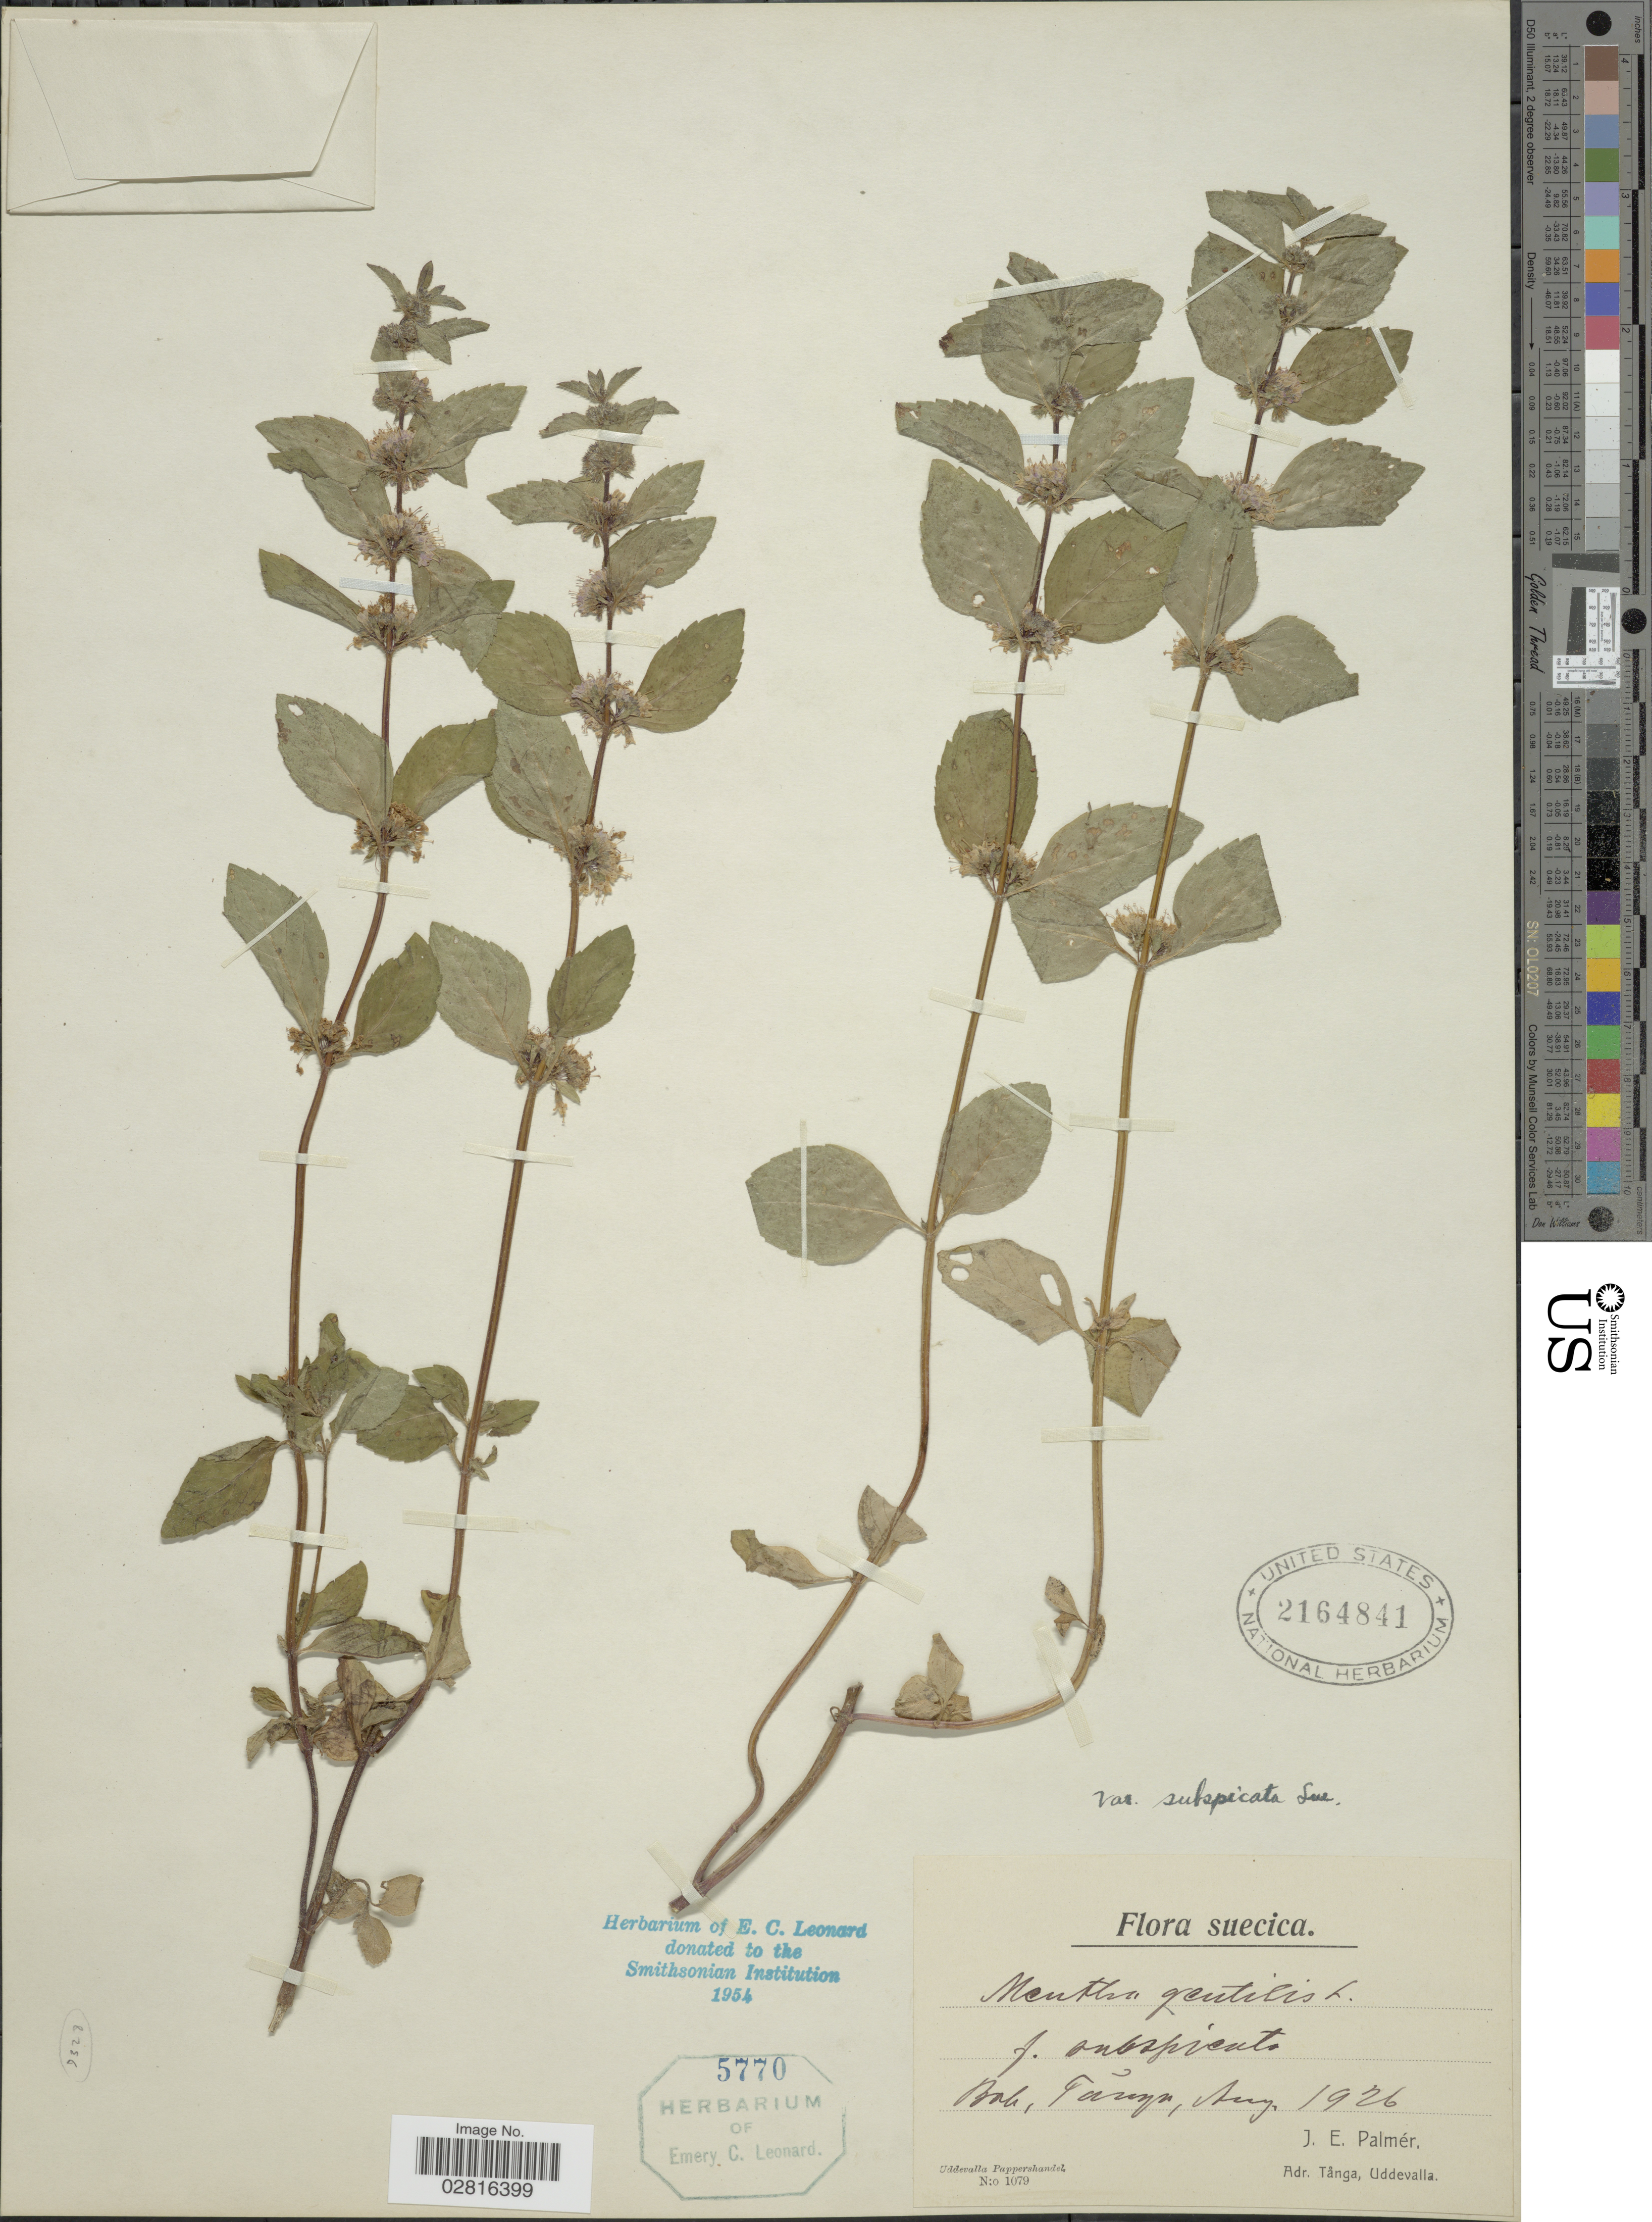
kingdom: Plantae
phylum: Tracheophyta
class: Magnoliopsida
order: Lamiales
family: Lamiaceae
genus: Mentha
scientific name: Mentha x gentilis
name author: L.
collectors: J. E. Palmér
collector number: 1079?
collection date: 1926-08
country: Sweden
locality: Suecica. Boh, [interpreted] Tanga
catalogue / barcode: US 2164841